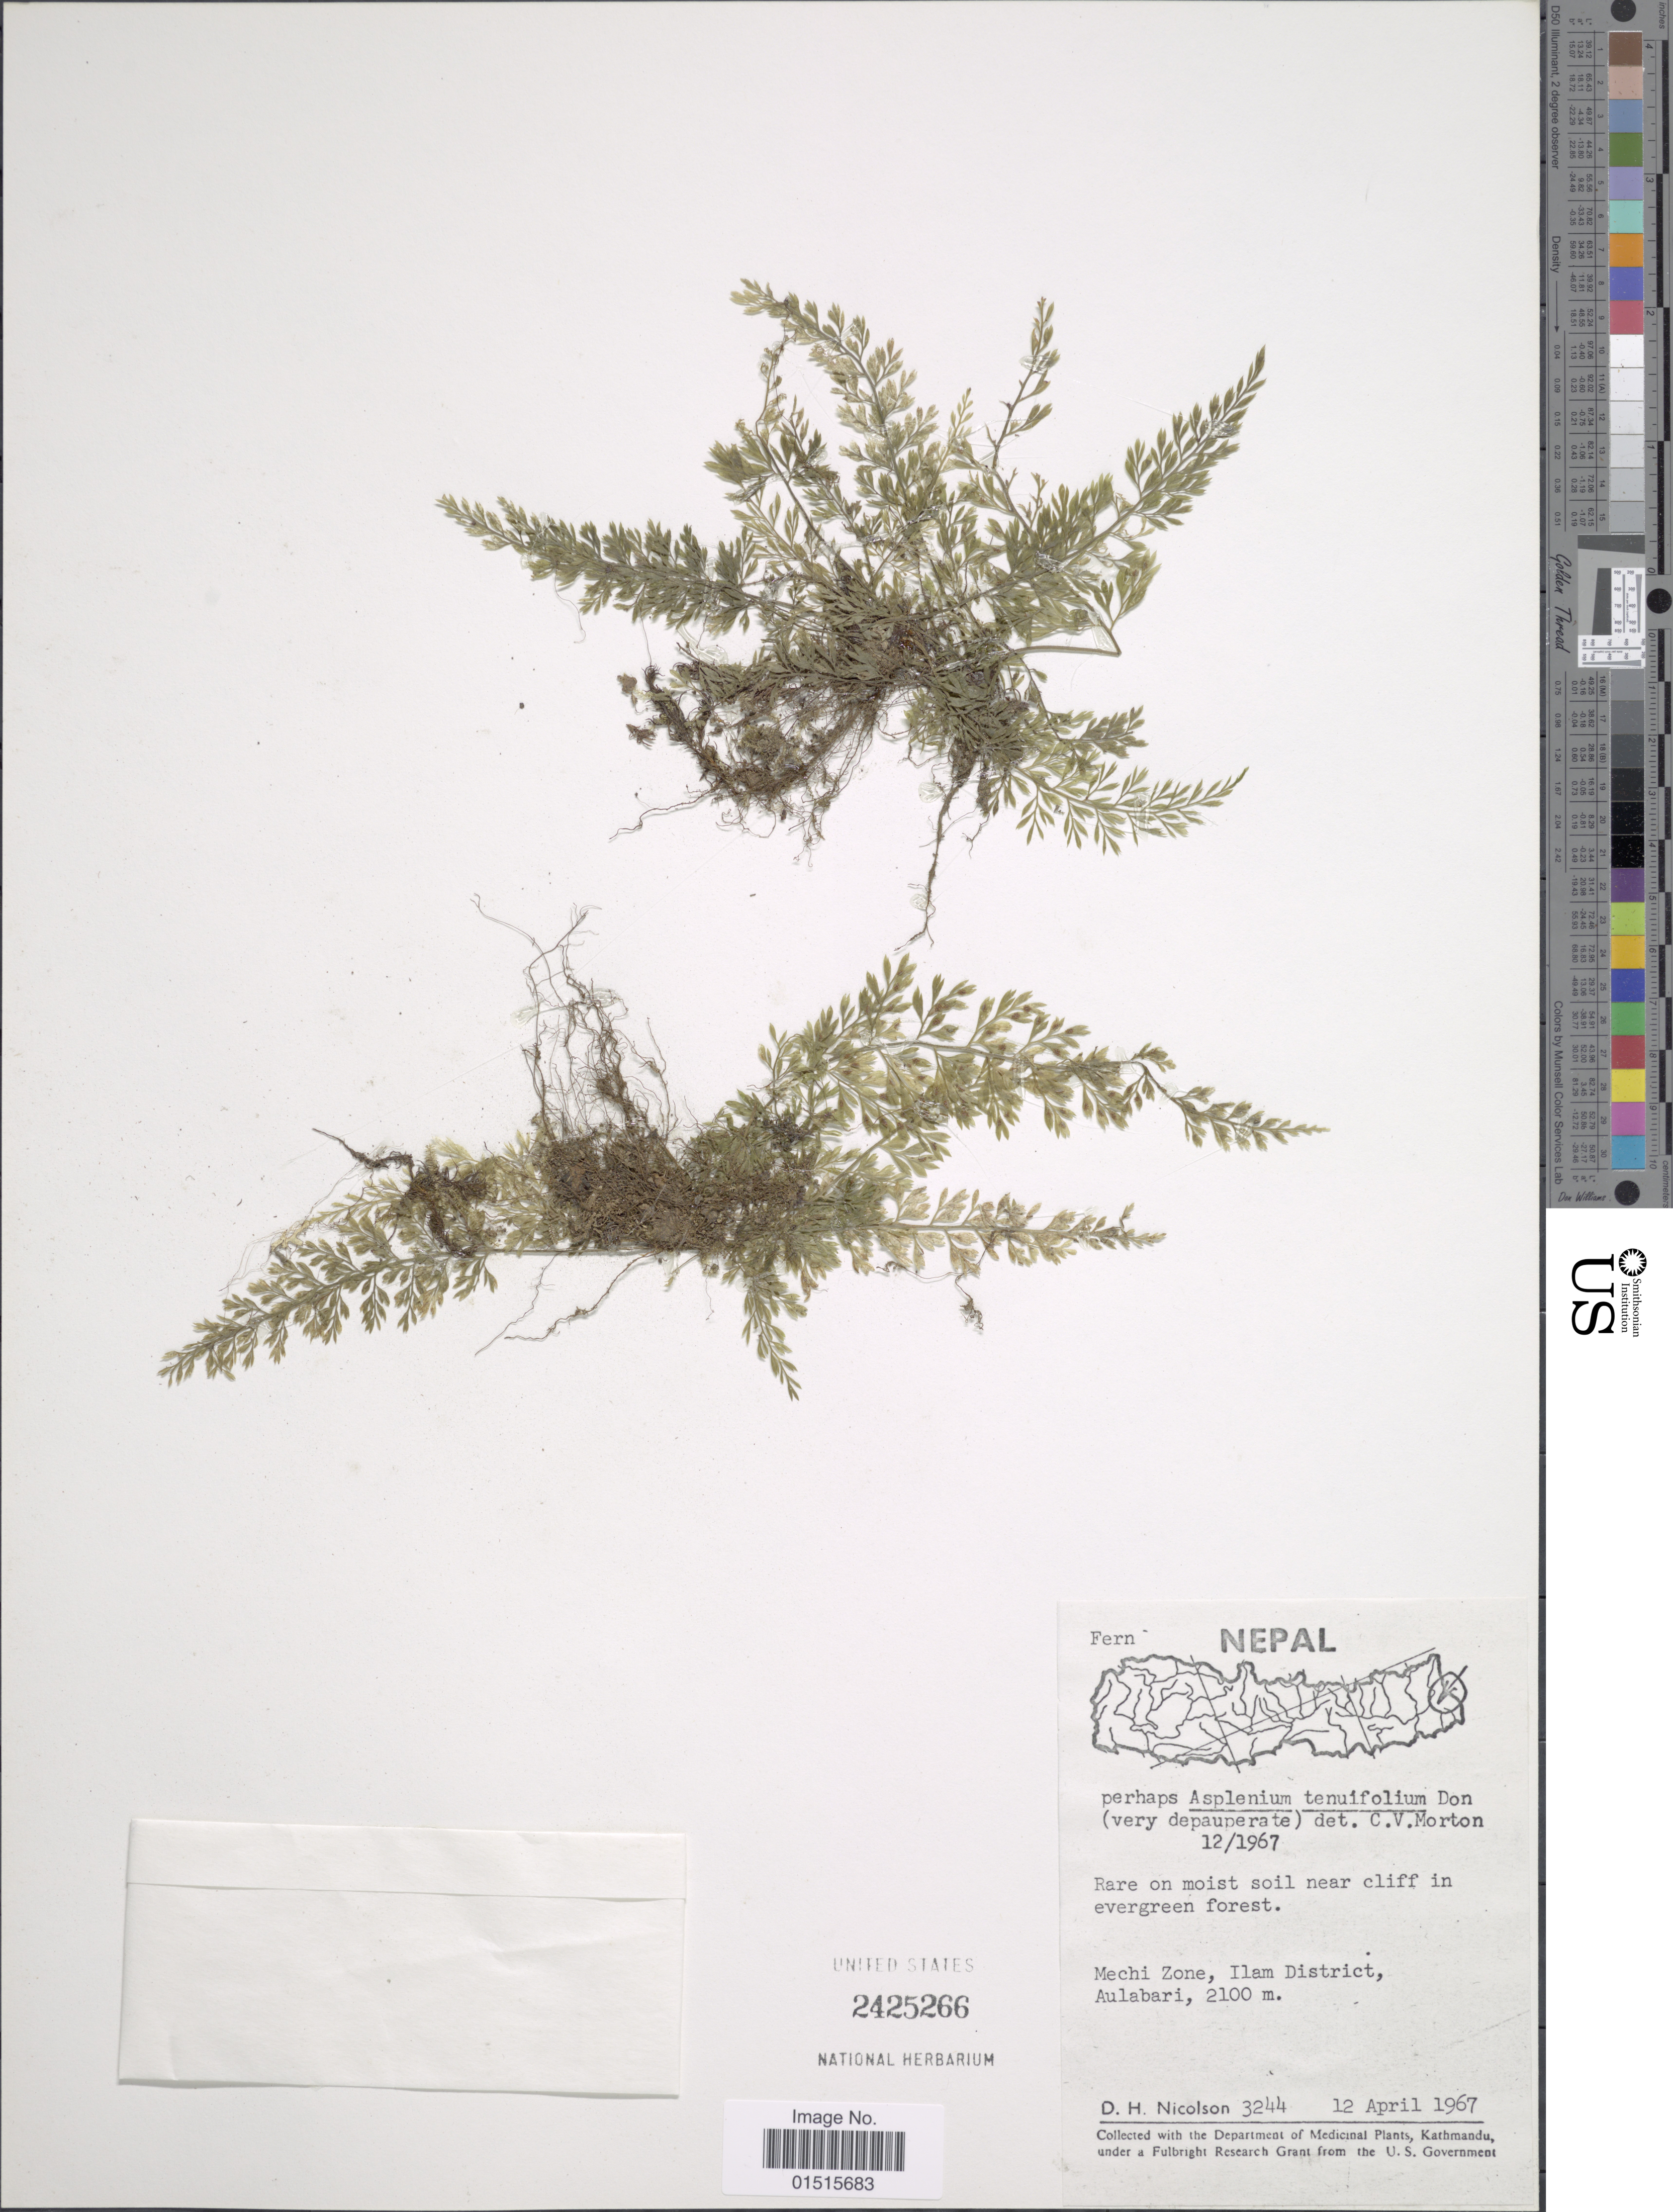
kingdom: Plantae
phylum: Tracheophyta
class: Polypodiopsida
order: Polypodiales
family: Aspleniaceae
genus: Asplenium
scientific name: Asplenium tenuifolium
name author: D. Don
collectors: D. H. Nicolson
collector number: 3244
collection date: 1967-04-12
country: Nepal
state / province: Mechi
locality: Mechi Zone, Illam District, Aulabari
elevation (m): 2100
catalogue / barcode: US 2425266